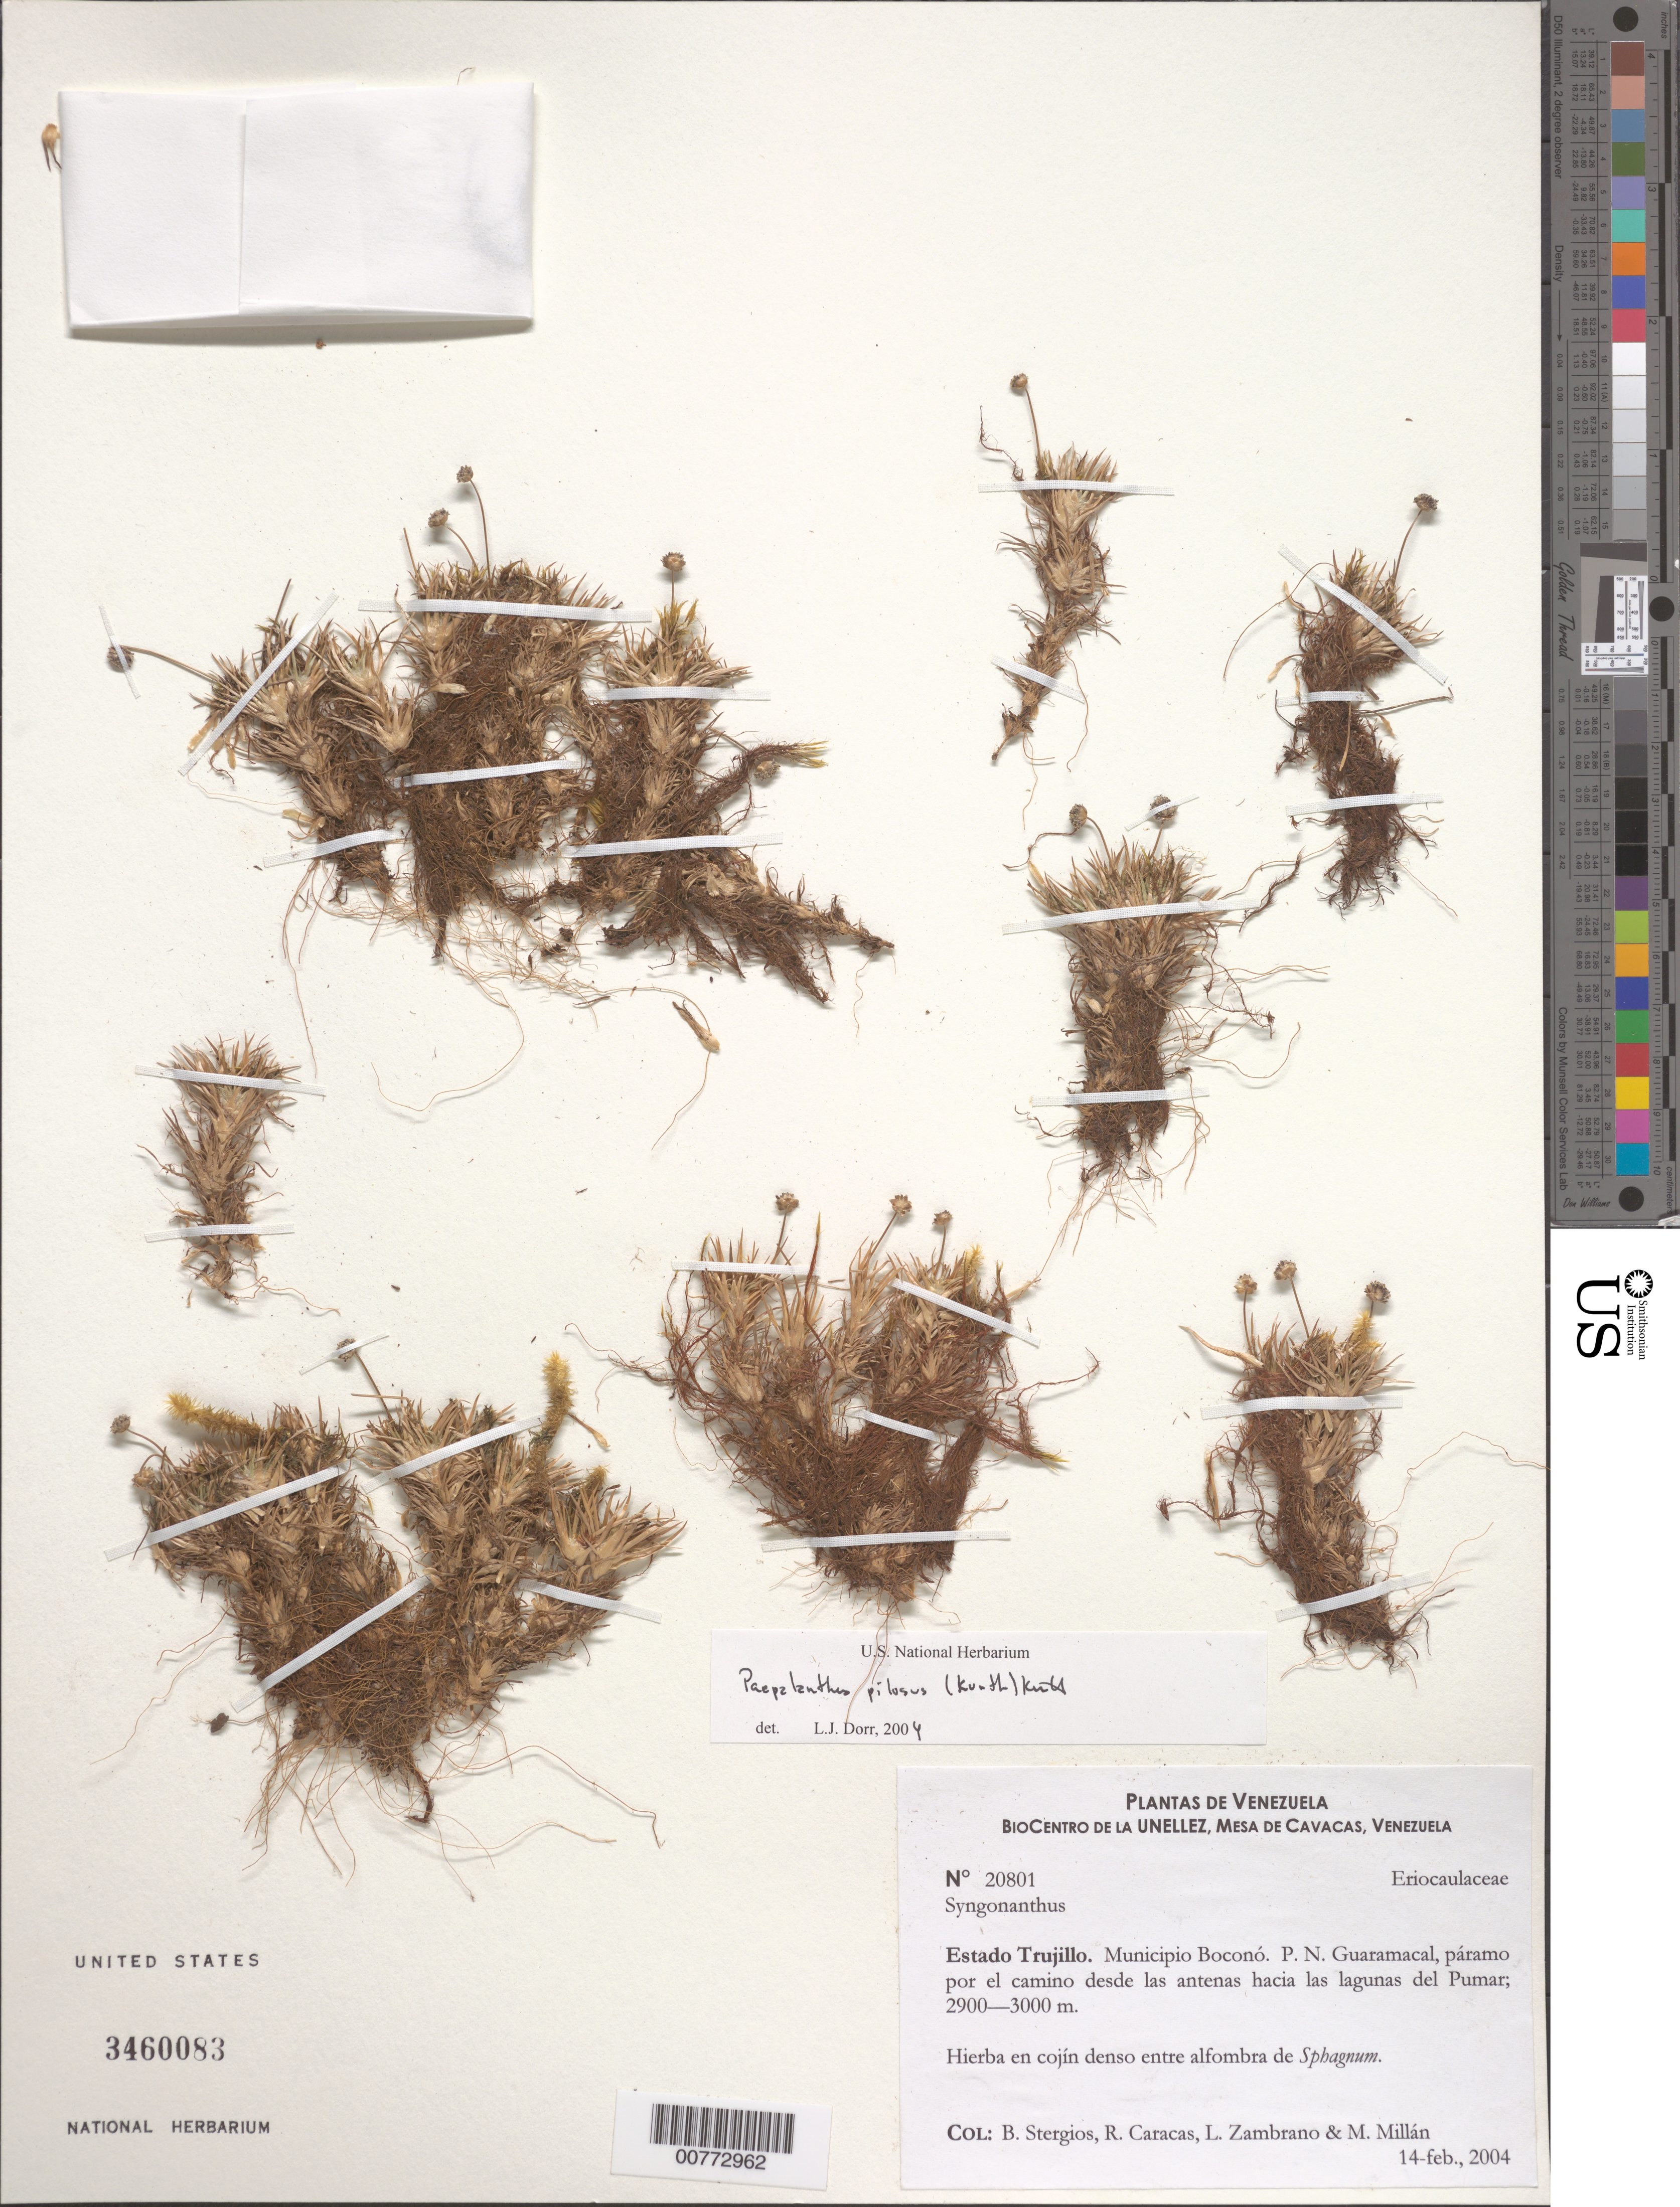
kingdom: Plantae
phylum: Tracheophyta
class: Liliopsida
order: Poales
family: Eriocaulaceae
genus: Paepalanthus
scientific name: Paepalanthus pilosus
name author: (Kunth) Kunth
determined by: Dorr, L. J., (BOT), Smithsonian Institution - National Museum of Natural History (UNITED STATES)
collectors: B. G. Stergios, R. Caracas, L. Zambrano & M. Millán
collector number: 20801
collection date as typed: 14 Feb 2004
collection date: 2004-02-14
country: Venezuela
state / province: Trujillo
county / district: Boconó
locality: Parque Nacional Guaramacal, páramo por el camino desde las antenas hacia las lagunas del Pumar.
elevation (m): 2900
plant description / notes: MO, NY, PORT, US, VEN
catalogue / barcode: US 3460083